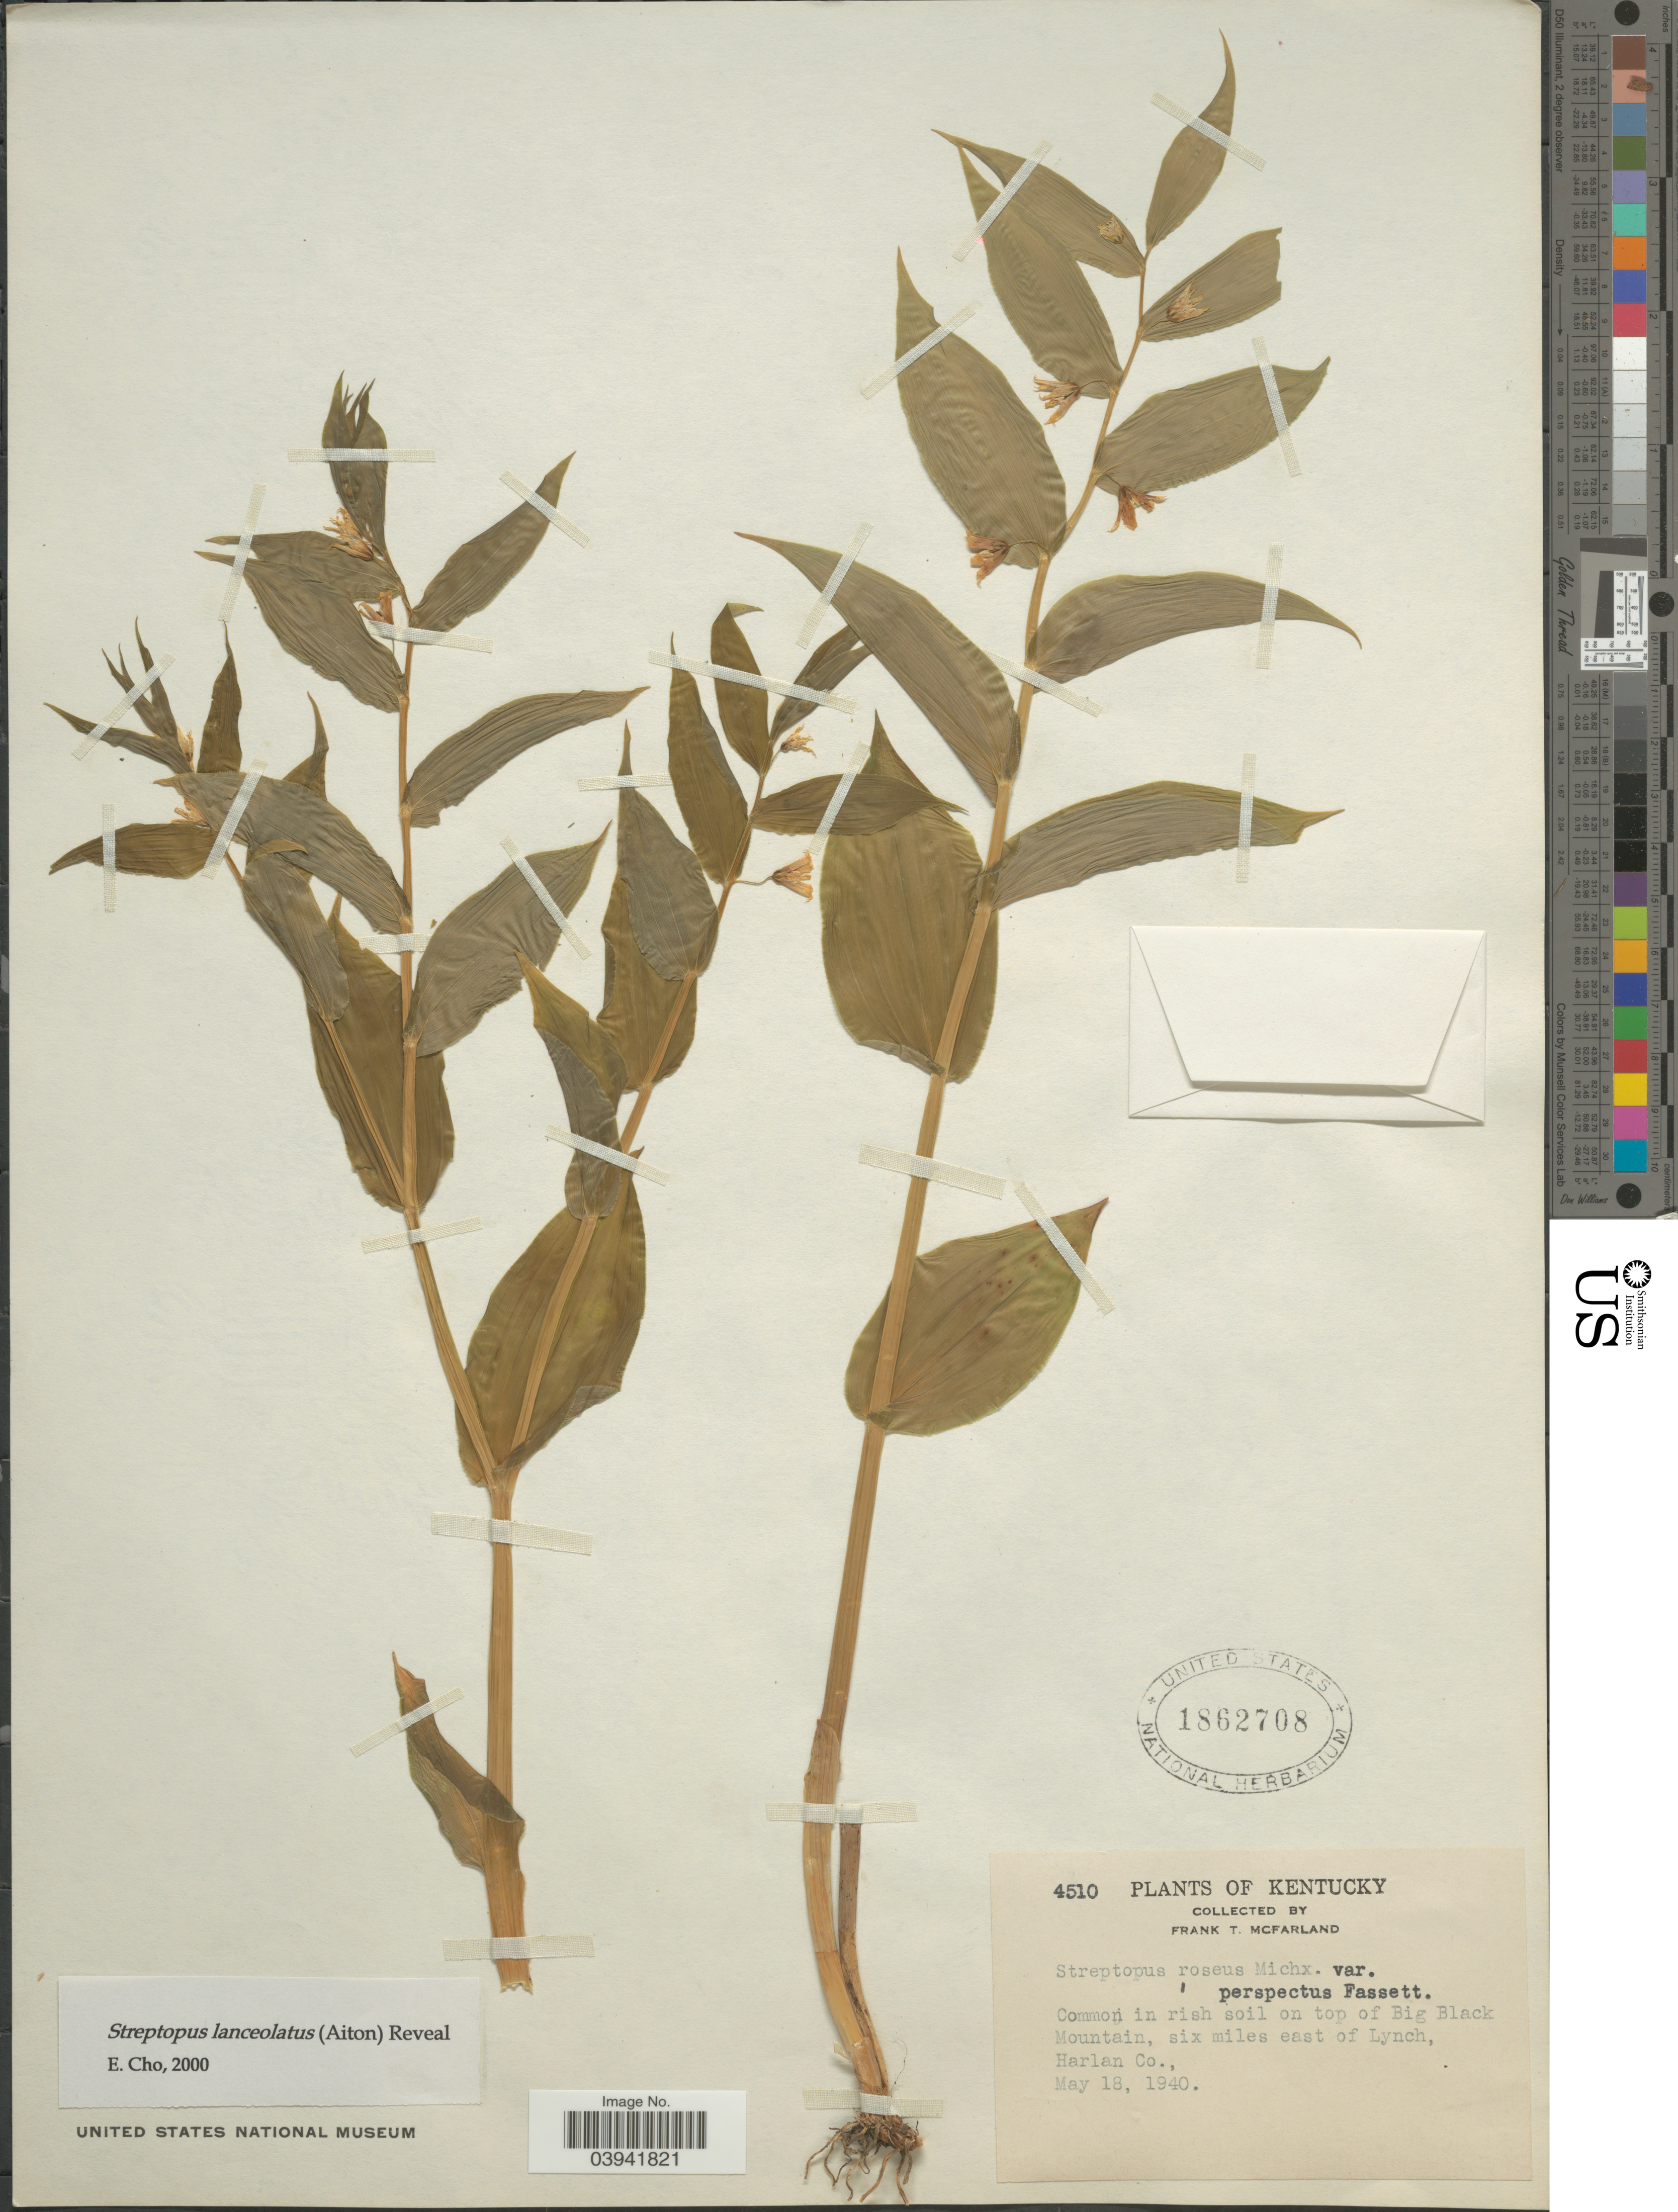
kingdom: Plantae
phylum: Tracheophyta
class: Liliopsida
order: Liliales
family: Liliaceae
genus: Streptopus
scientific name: Streptopus lanceolatus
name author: (Aiton) Reveal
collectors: F. McFarland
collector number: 4510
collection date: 1940-05-18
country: United States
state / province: Kentucky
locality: Common in rish soil on top of Big Black Mountain, six miles east of Lynch, Harlan Co.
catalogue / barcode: US 1862708